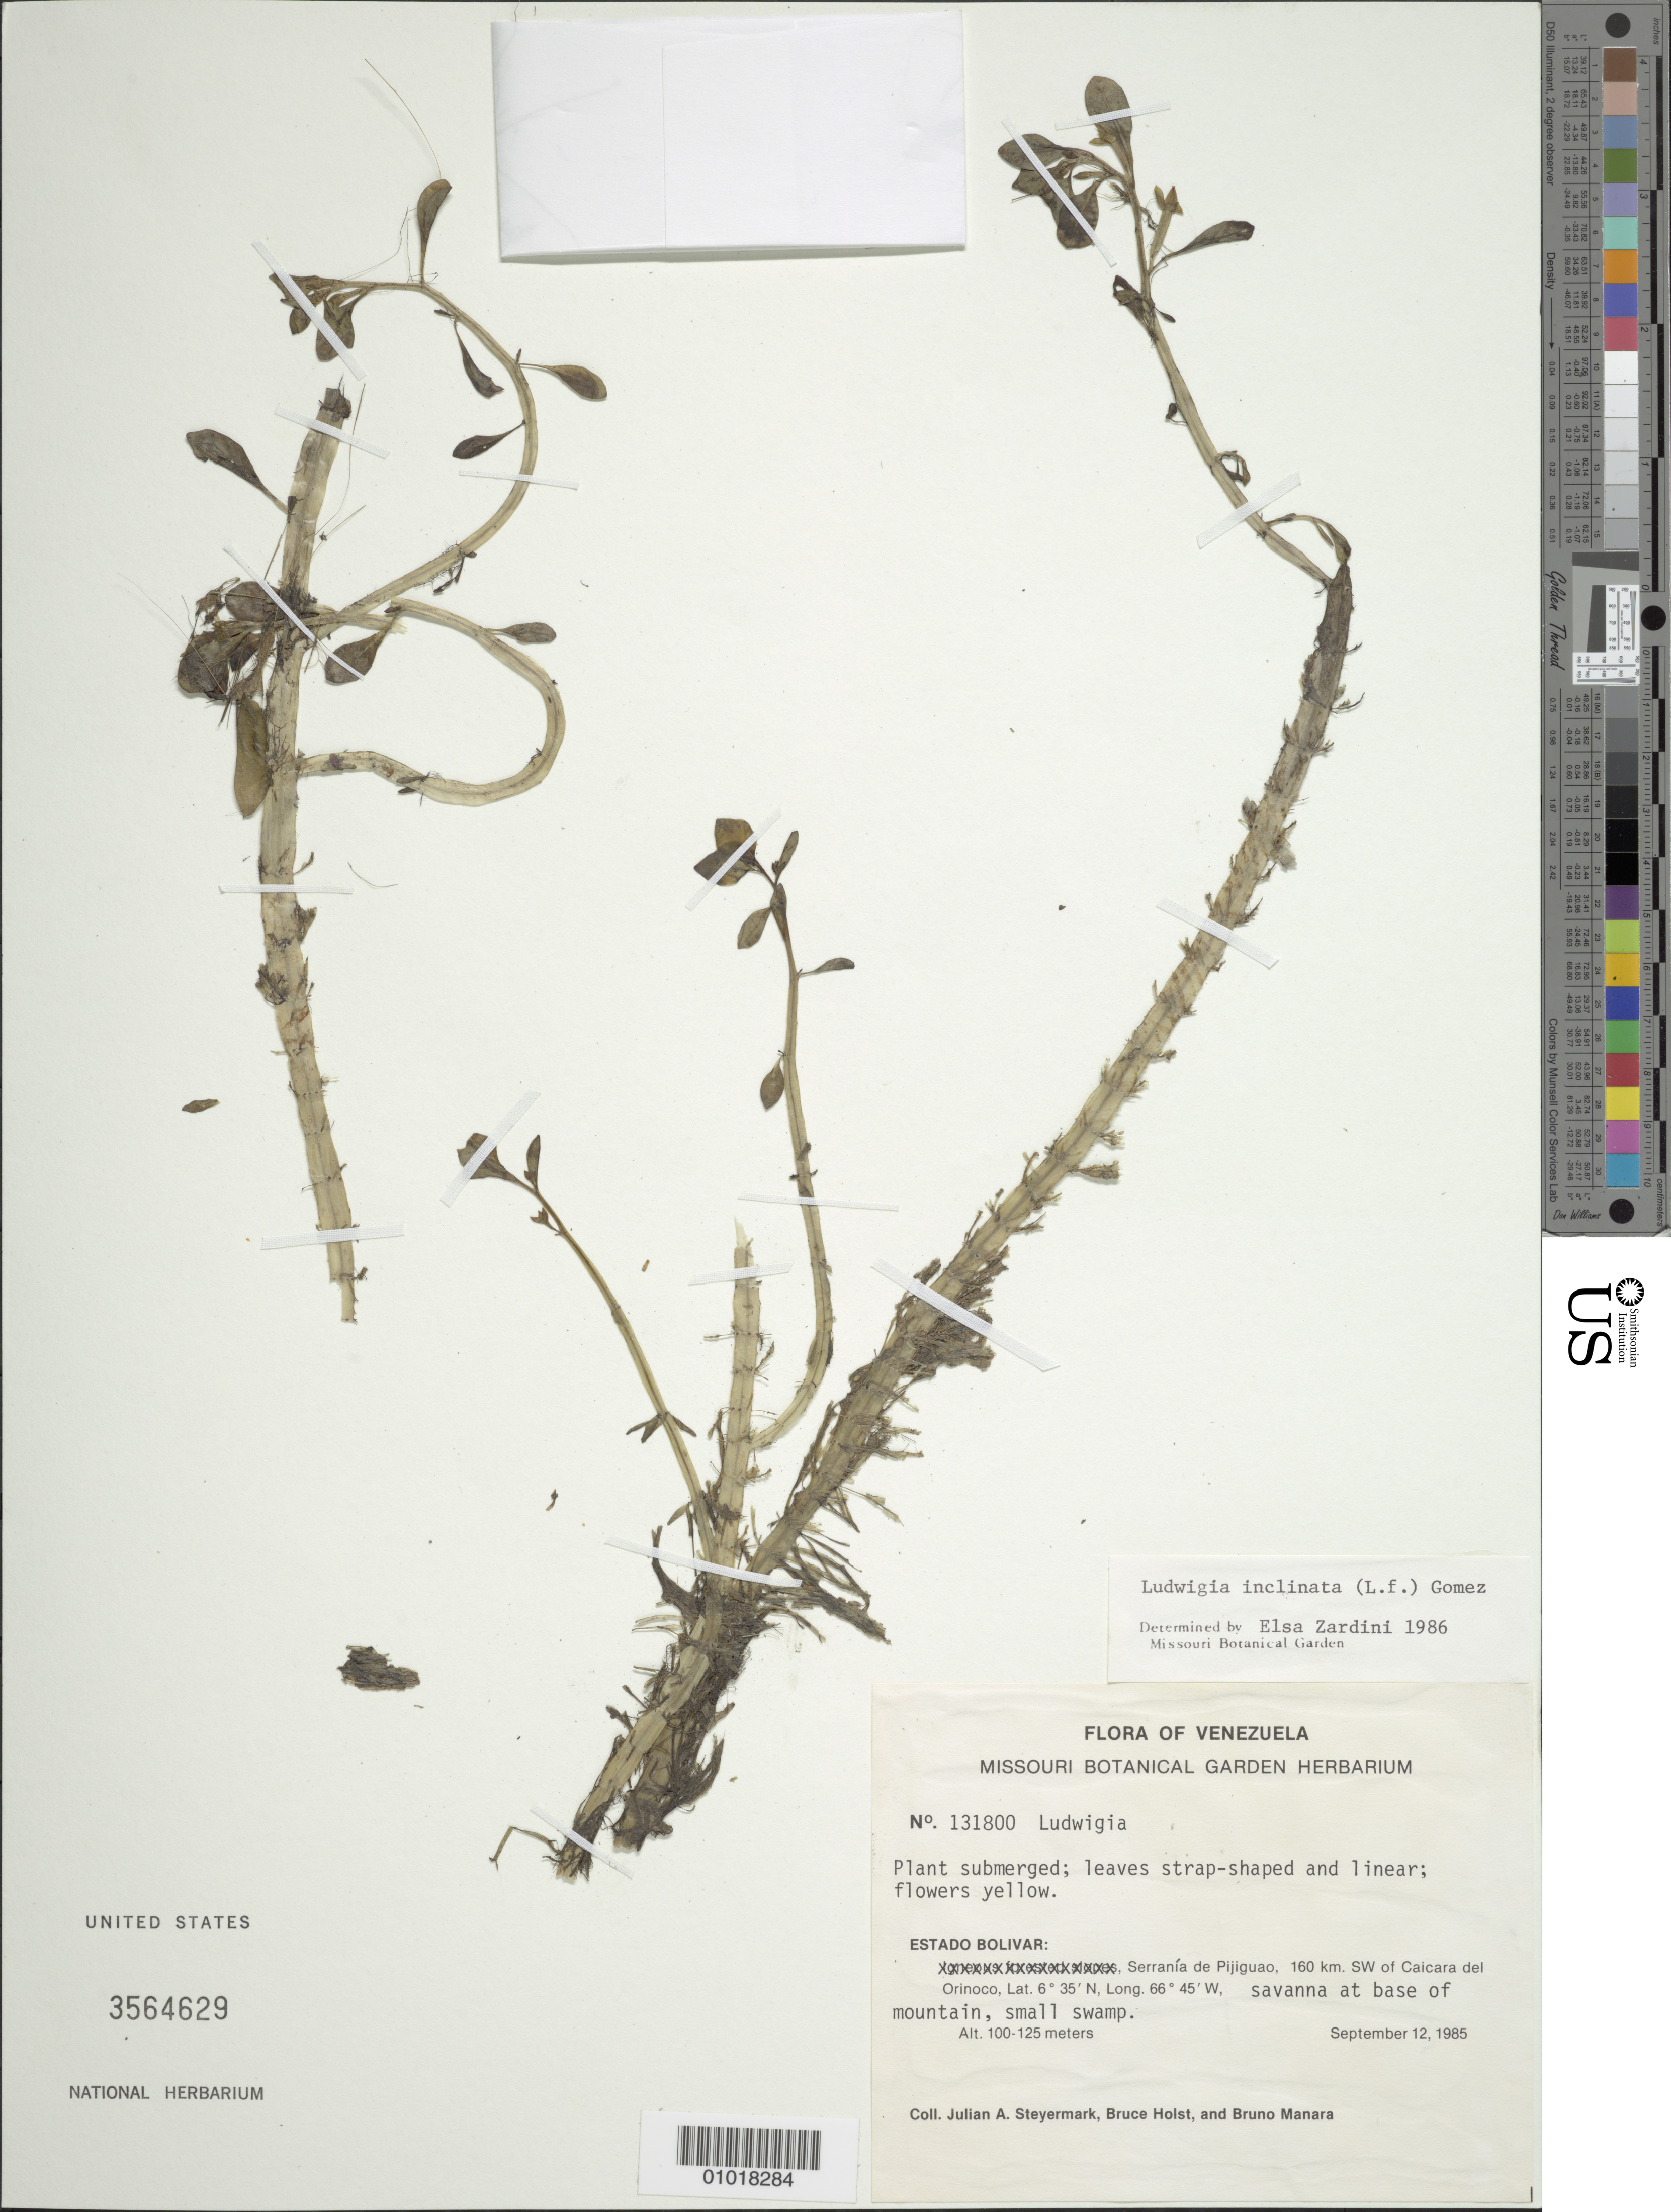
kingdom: Plantae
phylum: Tracheophyta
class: Magnoliopsida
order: Myrtales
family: Onagraceae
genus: Ludwigia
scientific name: Ludwigia inclinata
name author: (L. f.) M. Gómez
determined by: Zardini, E. M.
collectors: J. Steyermark, B. Holst & B. Manara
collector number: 131800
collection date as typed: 12-Sep-85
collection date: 1985-09-12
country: Venezuela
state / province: Bolívar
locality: Serrania de Pijiguao, 160 km SW of Caicara del Orinoco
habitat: Savanna at base of mountain, small swamp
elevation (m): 100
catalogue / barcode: US 3564629